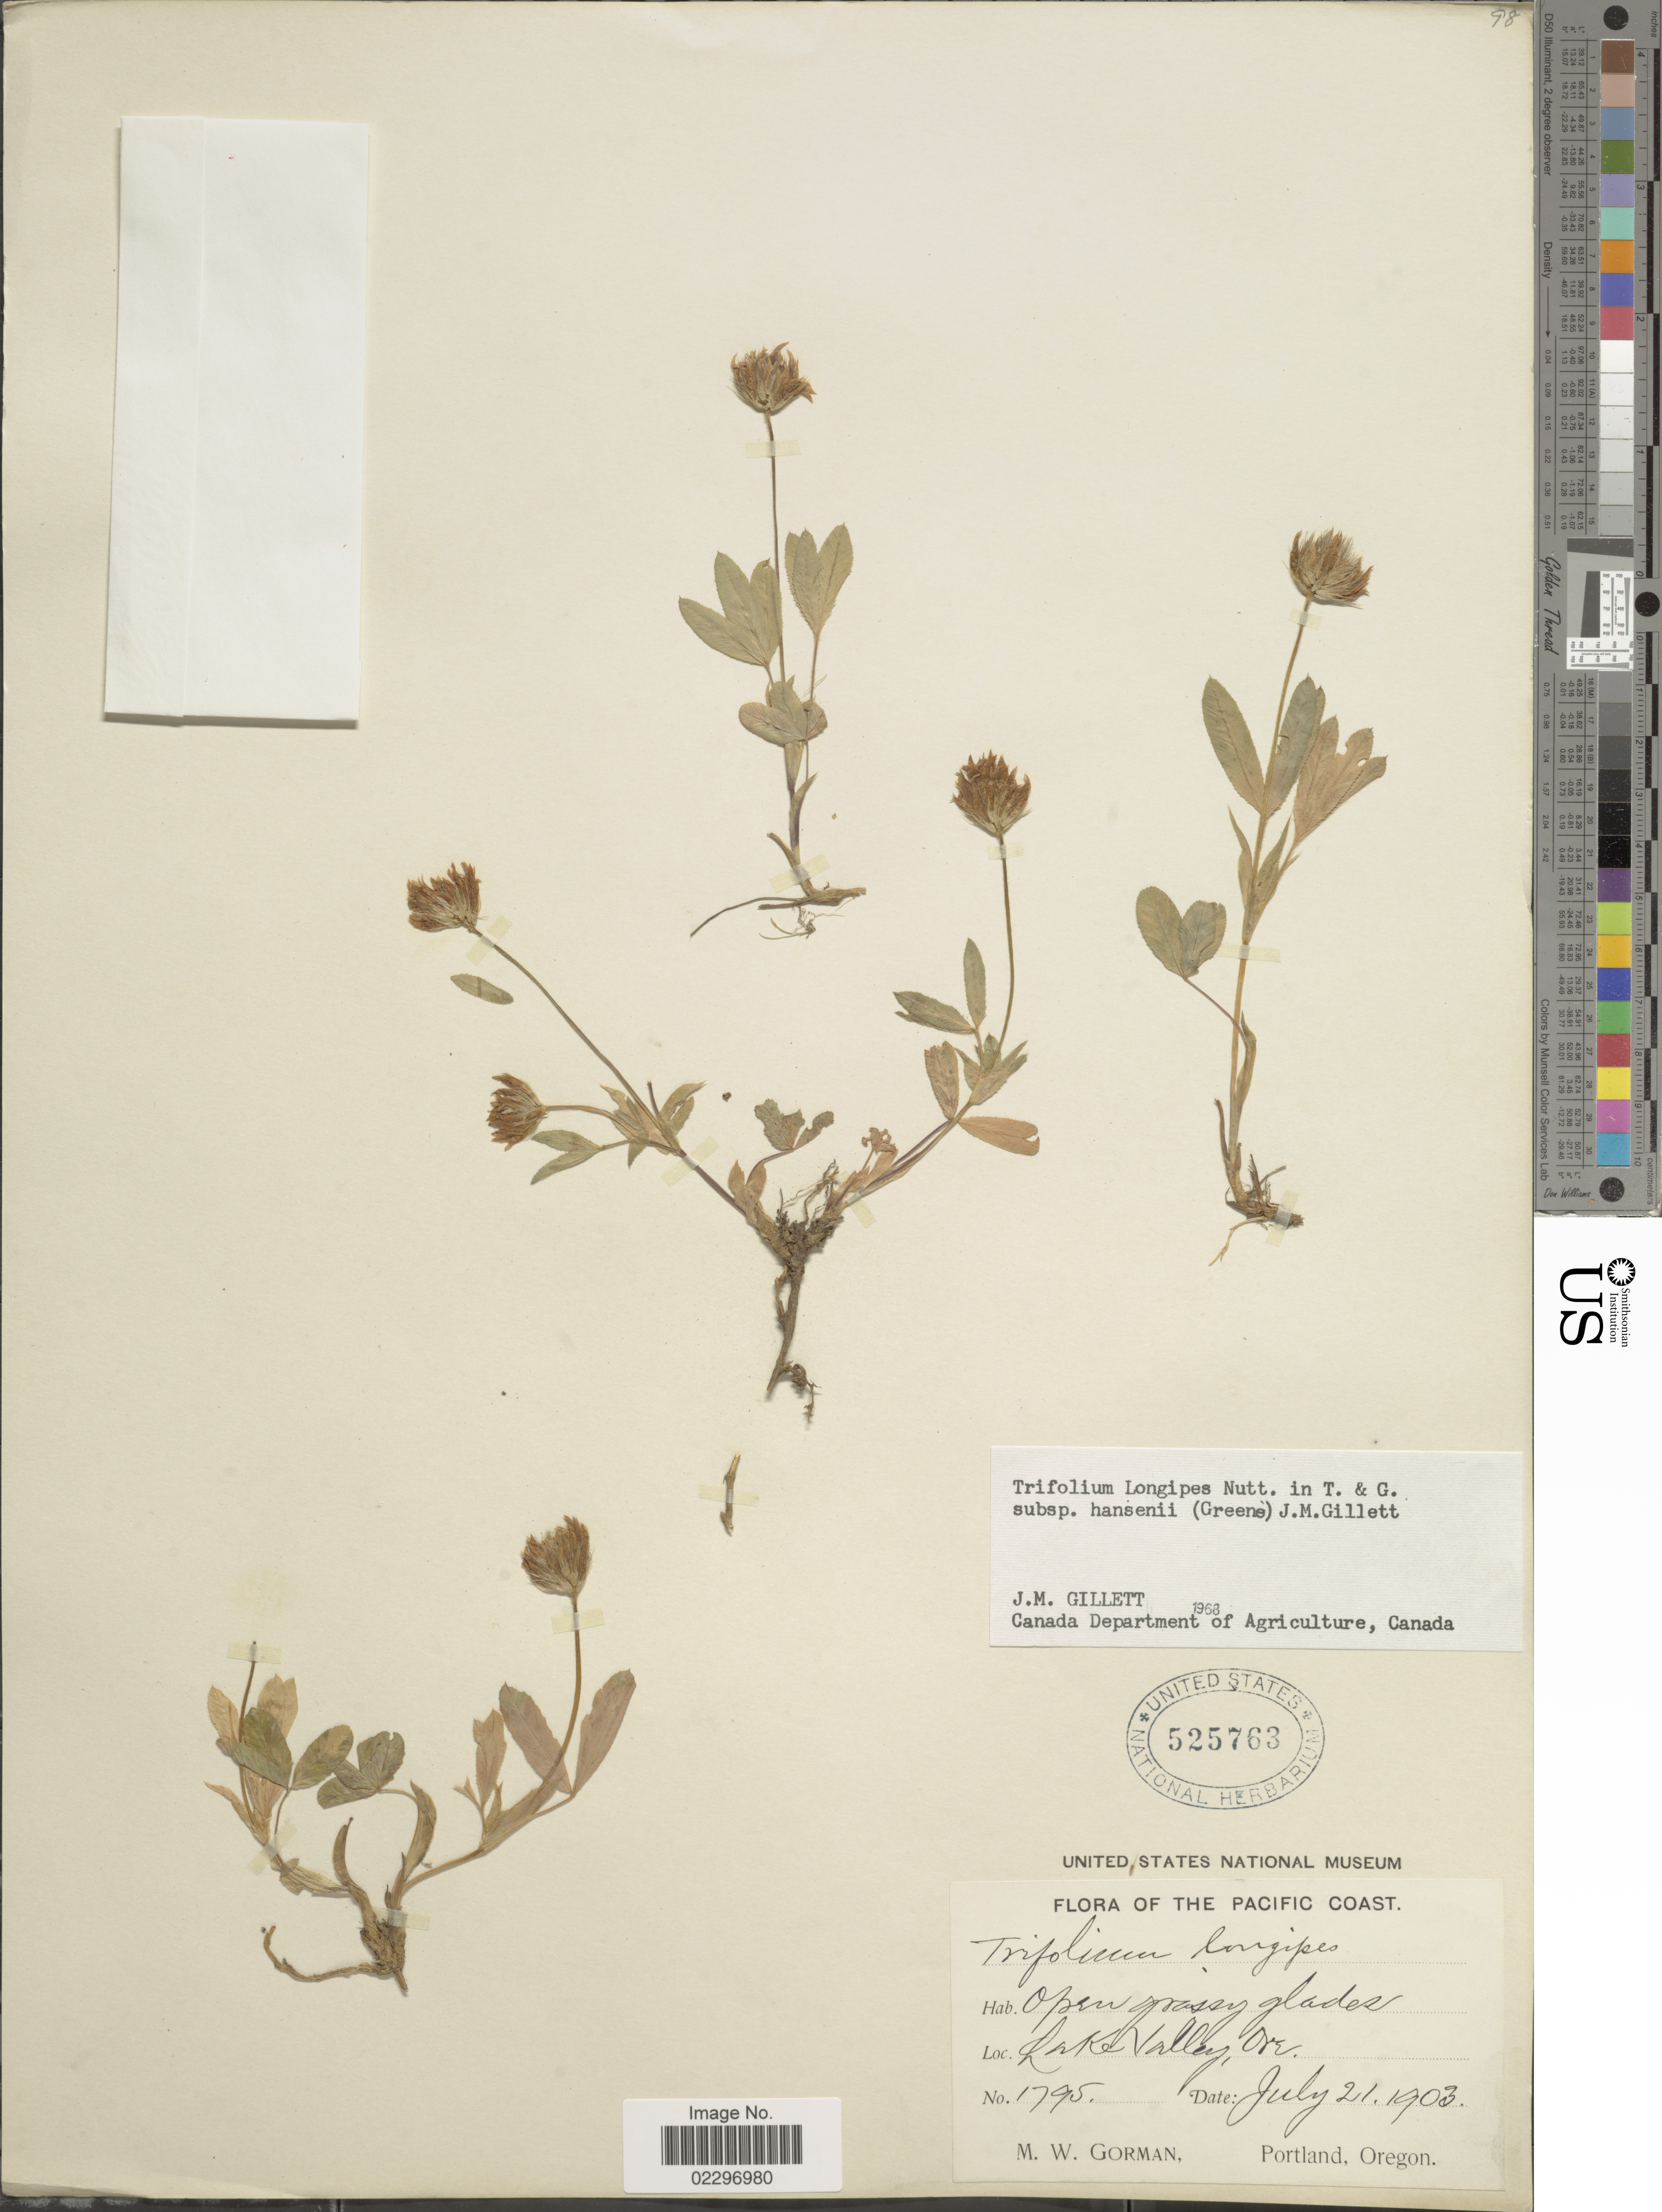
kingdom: Plantae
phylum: Tracheophyta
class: Magnoliopsida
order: Fabales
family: Fabaceae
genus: Trifolium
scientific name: Trifolium longipes subsp. hansenii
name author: (Greene) J.M. Gillett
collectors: M. W. Gorman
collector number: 1795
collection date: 1903-07-21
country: United States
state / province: Oregon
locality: The Pacific Coast, open grassy galdes, Lake Valley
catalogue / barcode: US 525763